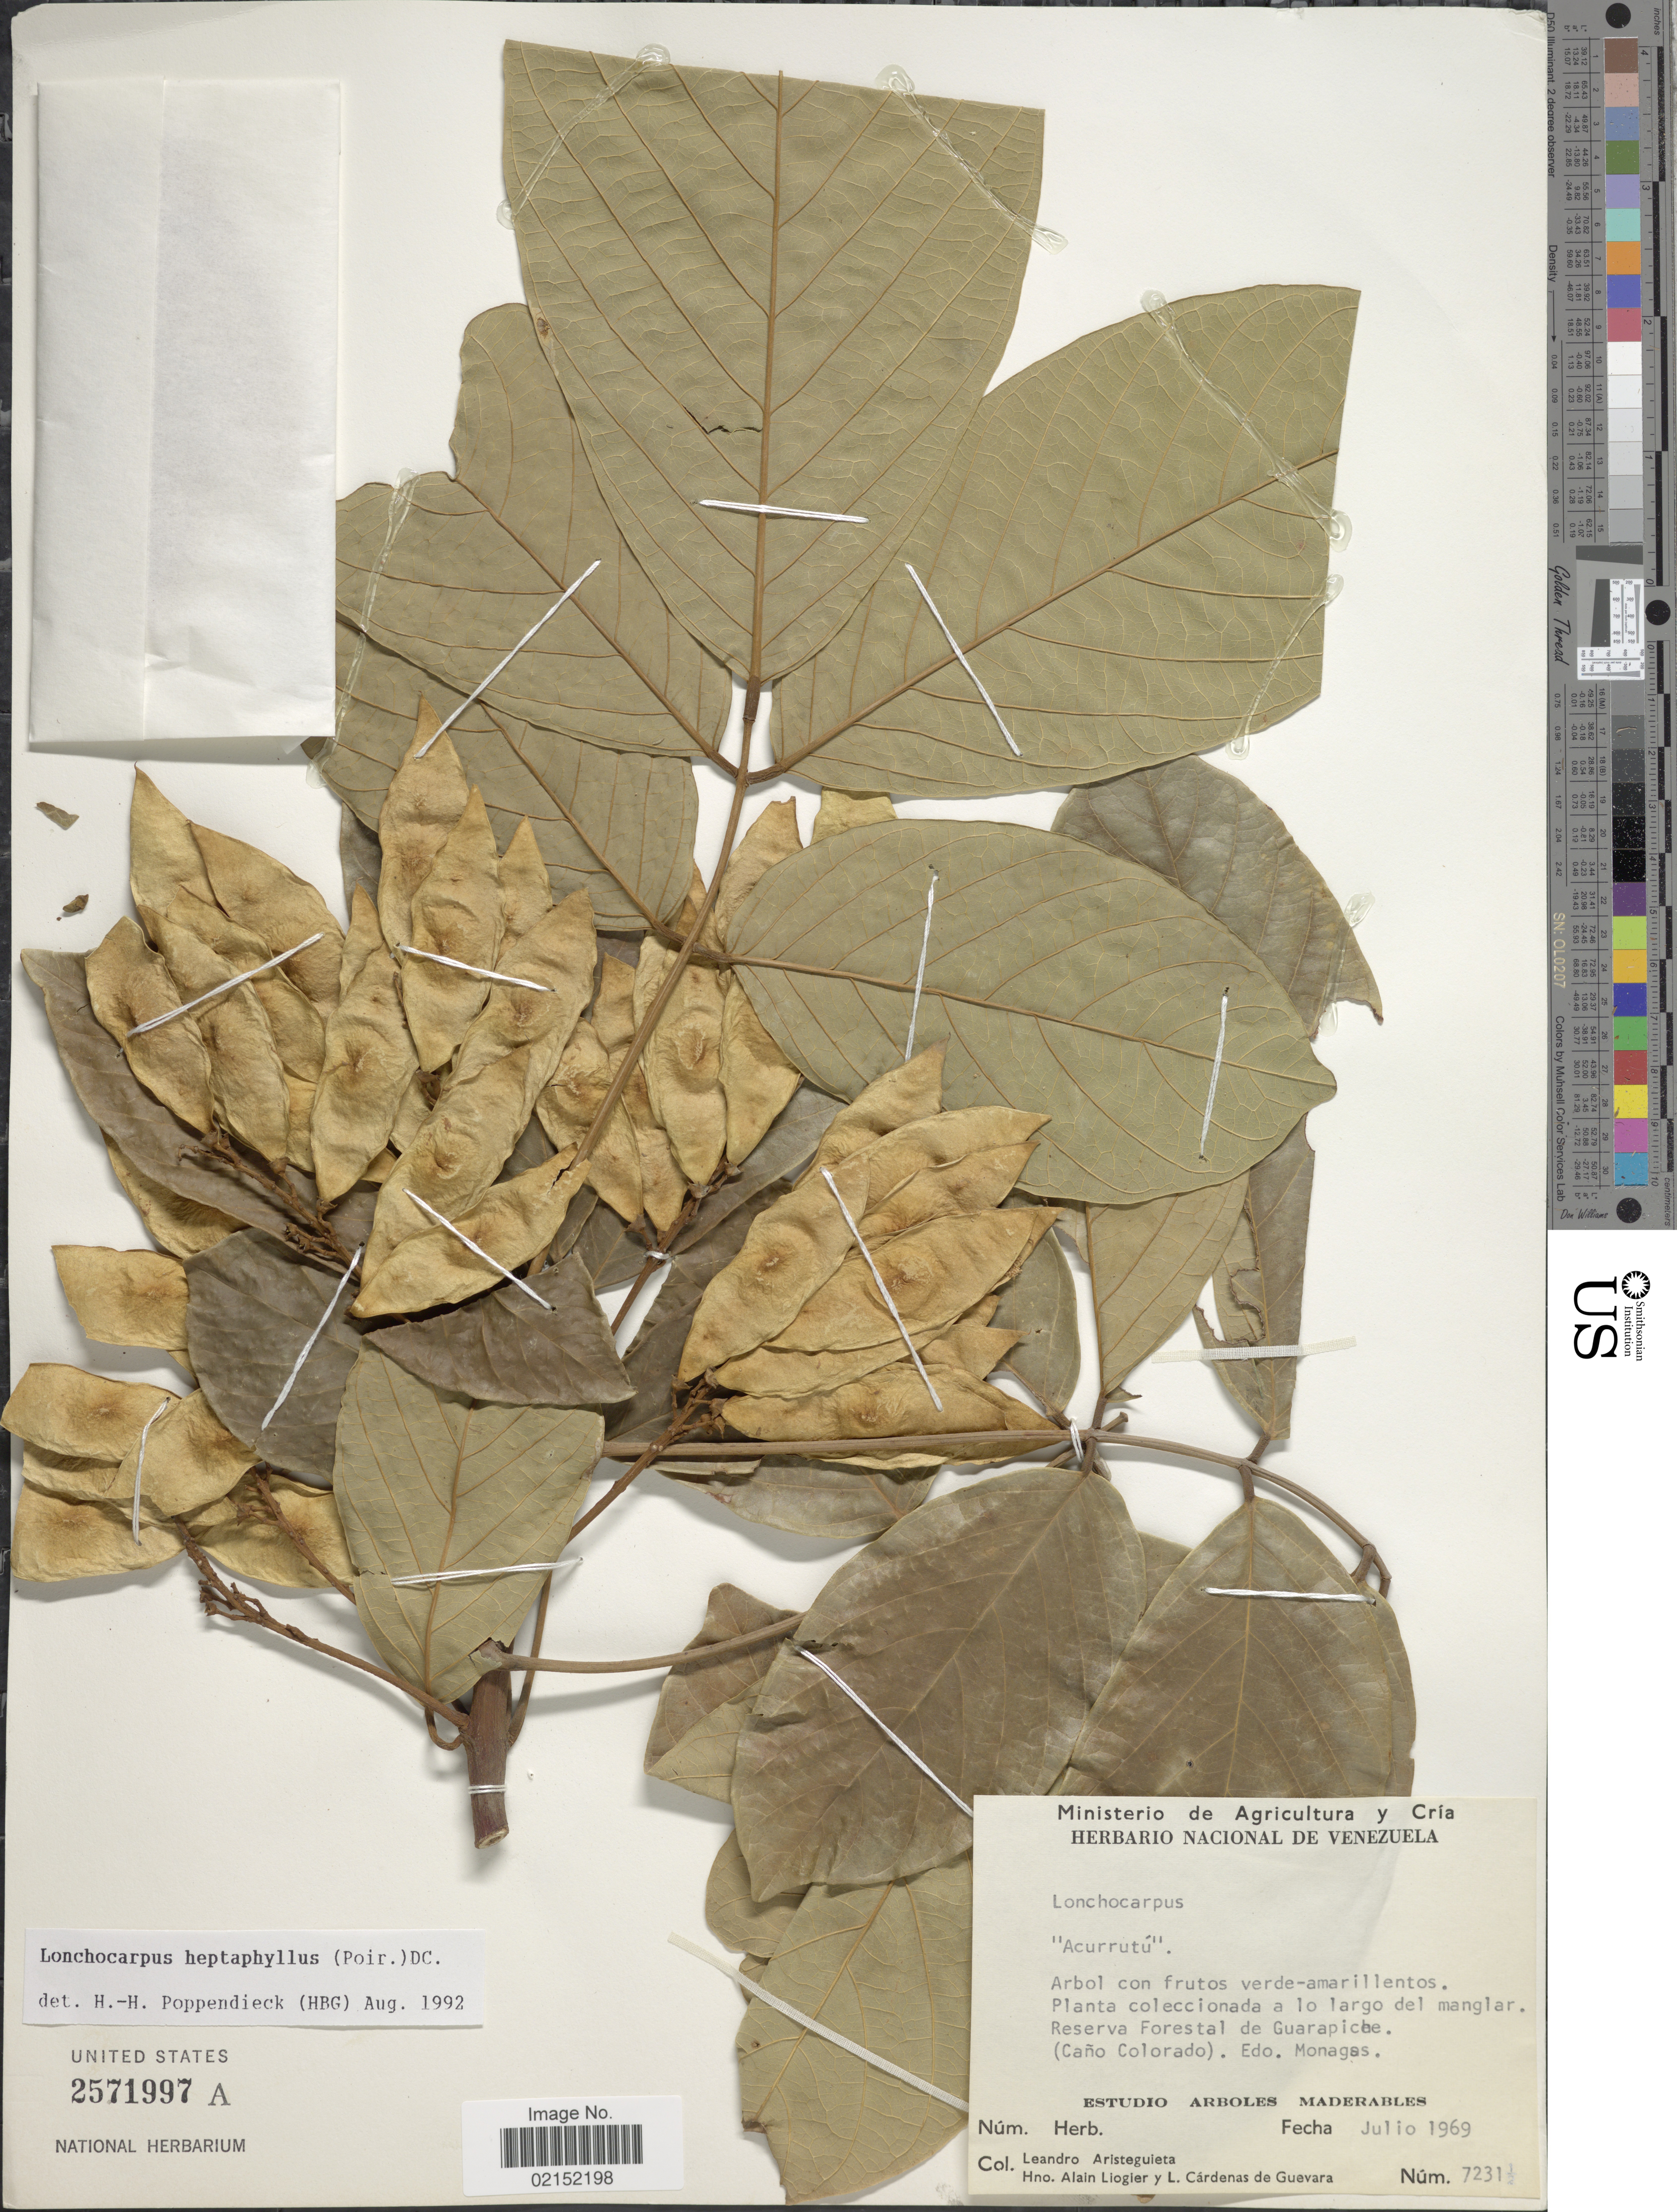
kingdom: Plantae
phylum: Tracheophyta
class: Magnoliopsida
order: Fabales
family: Fabaceae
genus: Lonchocarpus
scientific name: Lonchocarpus heptaphyllus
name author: (Poir.) DC.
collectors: L. Aristeguieta & A. H. Liogier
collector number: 7231½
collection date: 1969-07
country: Venezuela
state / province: Monagas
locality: Reserva coleccionade a lo largo del manglar. Reserva Florestal de Guarapiche (Cano Colorado). Edo. Monagas.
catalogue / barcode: US 2571997A